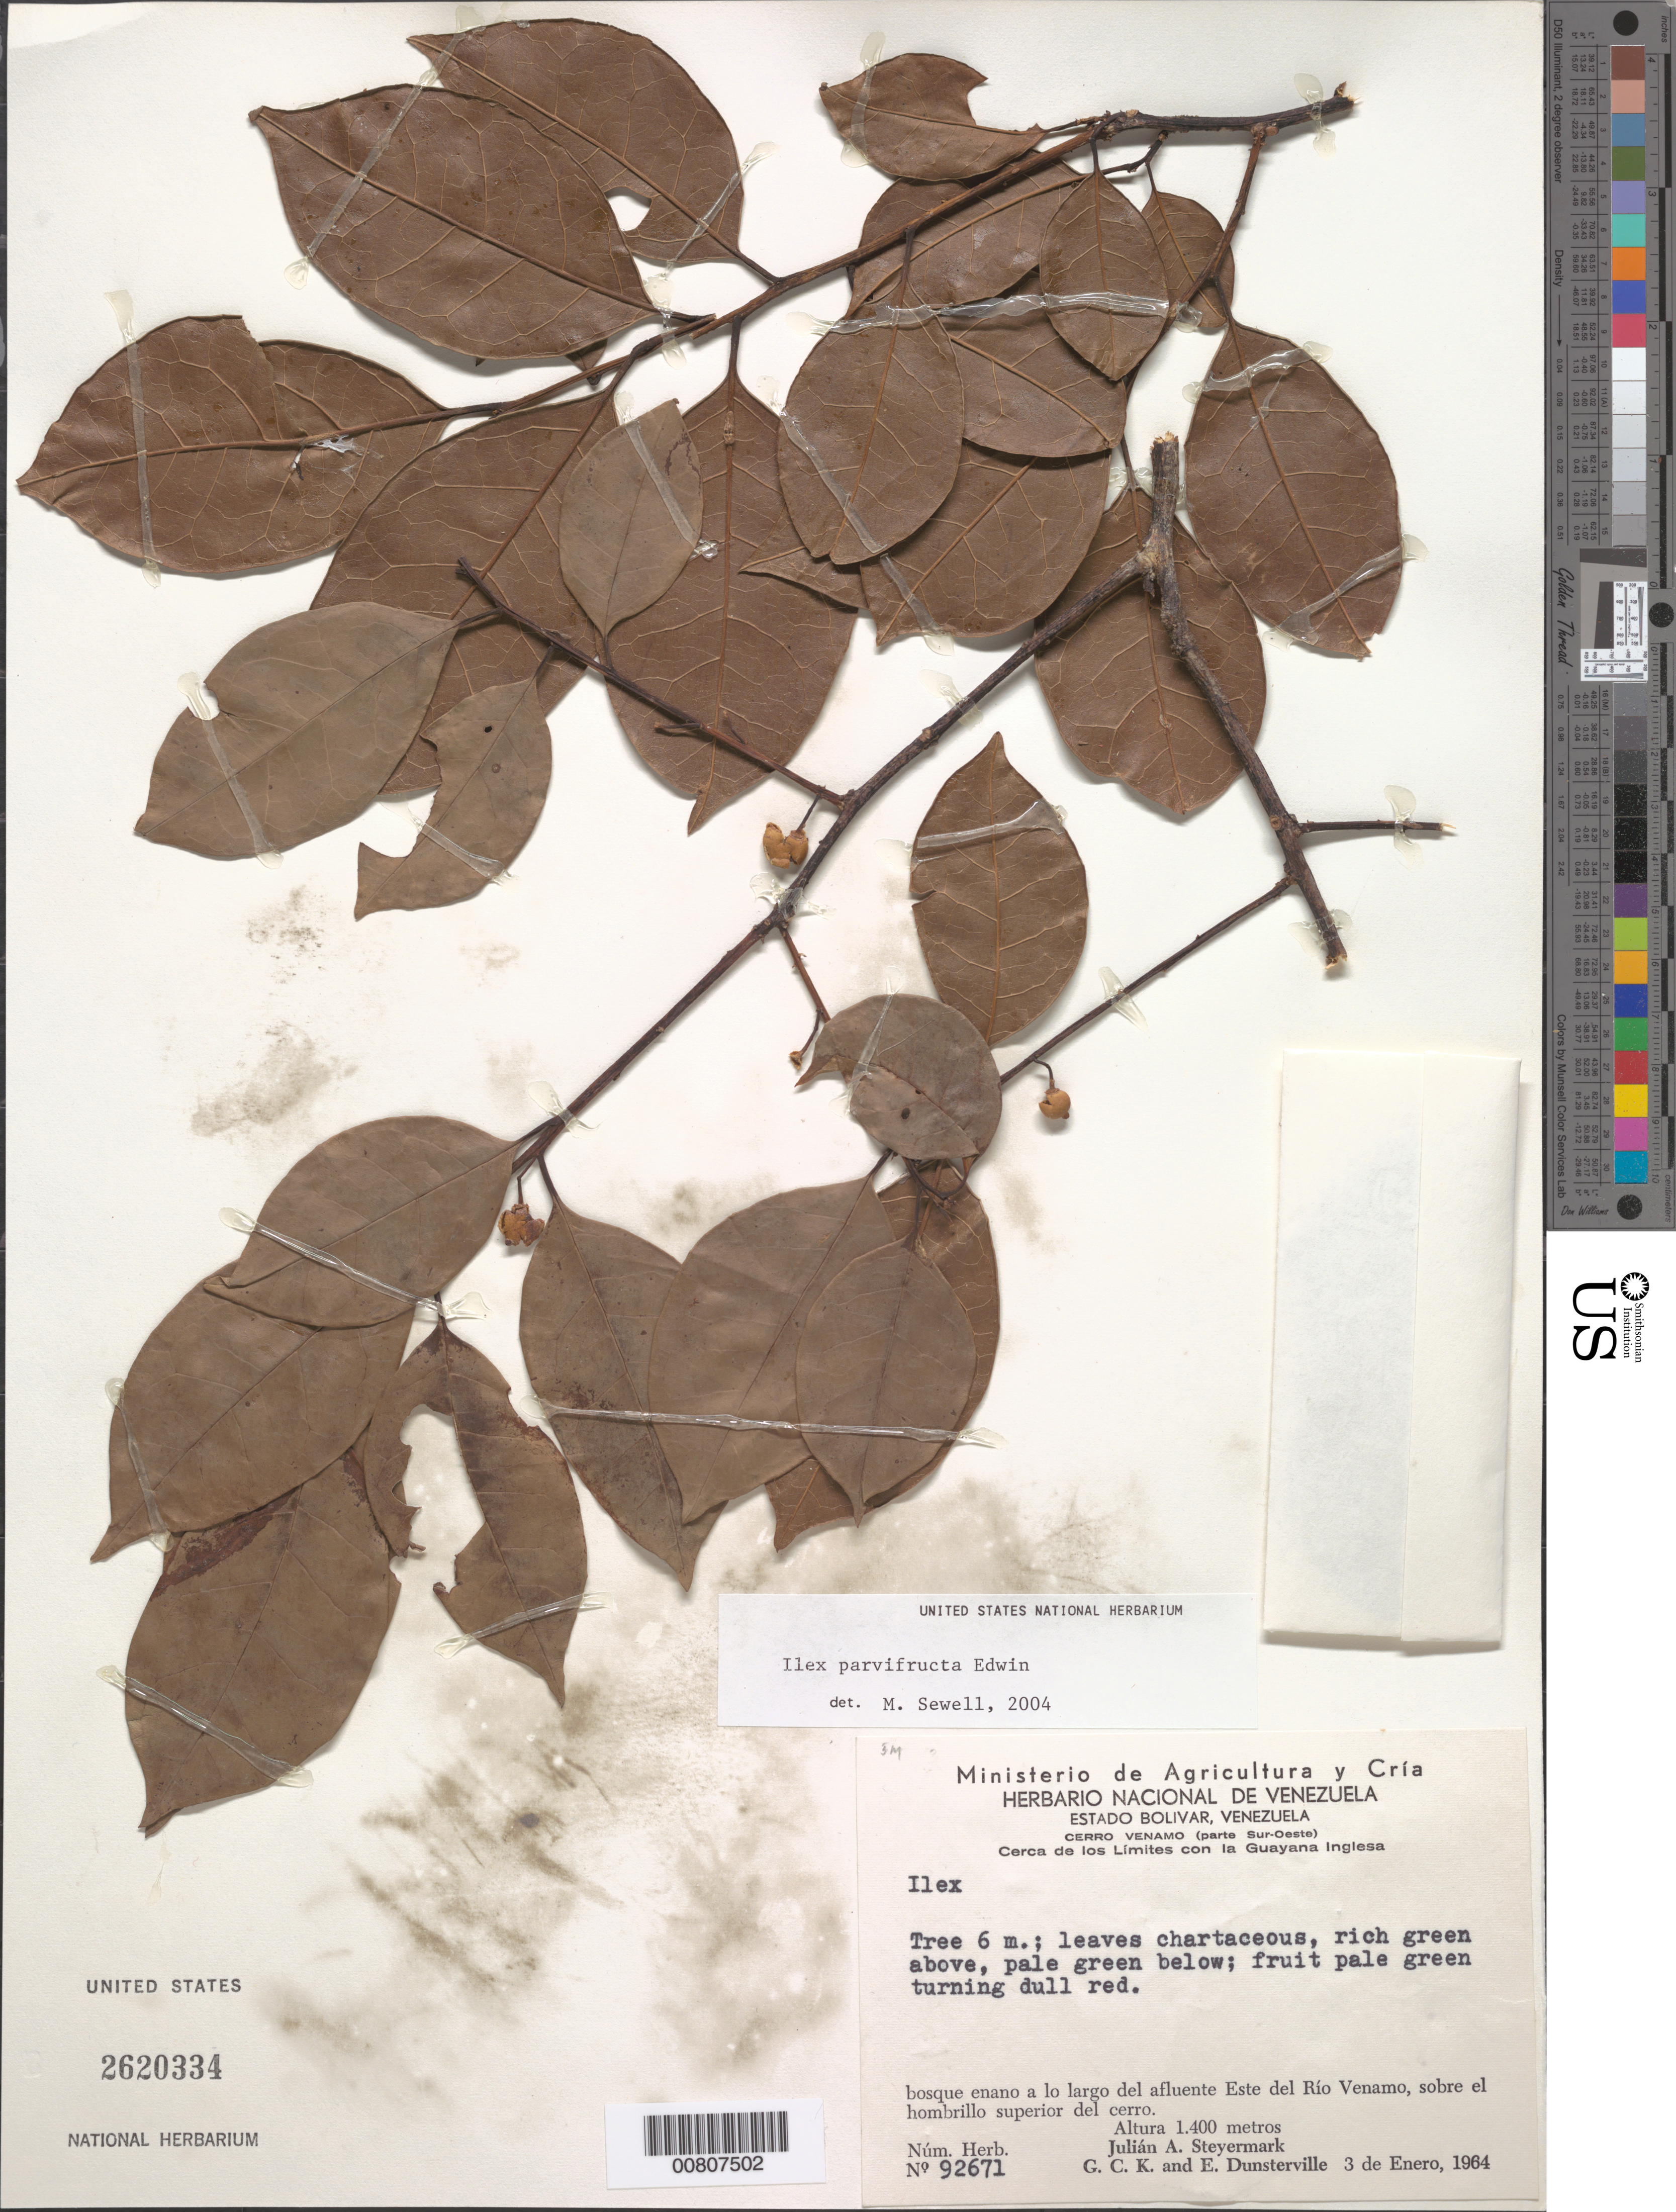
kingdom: Plantae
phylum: Tracheophyta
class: Magnoliopsida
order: Aquifoliales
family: Aquifoliaceae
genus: Ilex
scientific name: Ilex parvifructa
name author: Edwin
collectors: J. Steyermark, G. C. K. Dunsterville & E. Dunsterville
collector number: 92671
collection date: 1964-02-03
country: Venezuela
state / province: Bolivar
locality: Cerro Venamo (parte Sur-Oeste). Cerca de los Límites con la Guayana Inglesa. Bosque enano a lo largo del afluente Este del Río Venamo, sobre el hombrillo superior del cerro.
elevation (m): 1400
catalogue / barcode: US 2620334